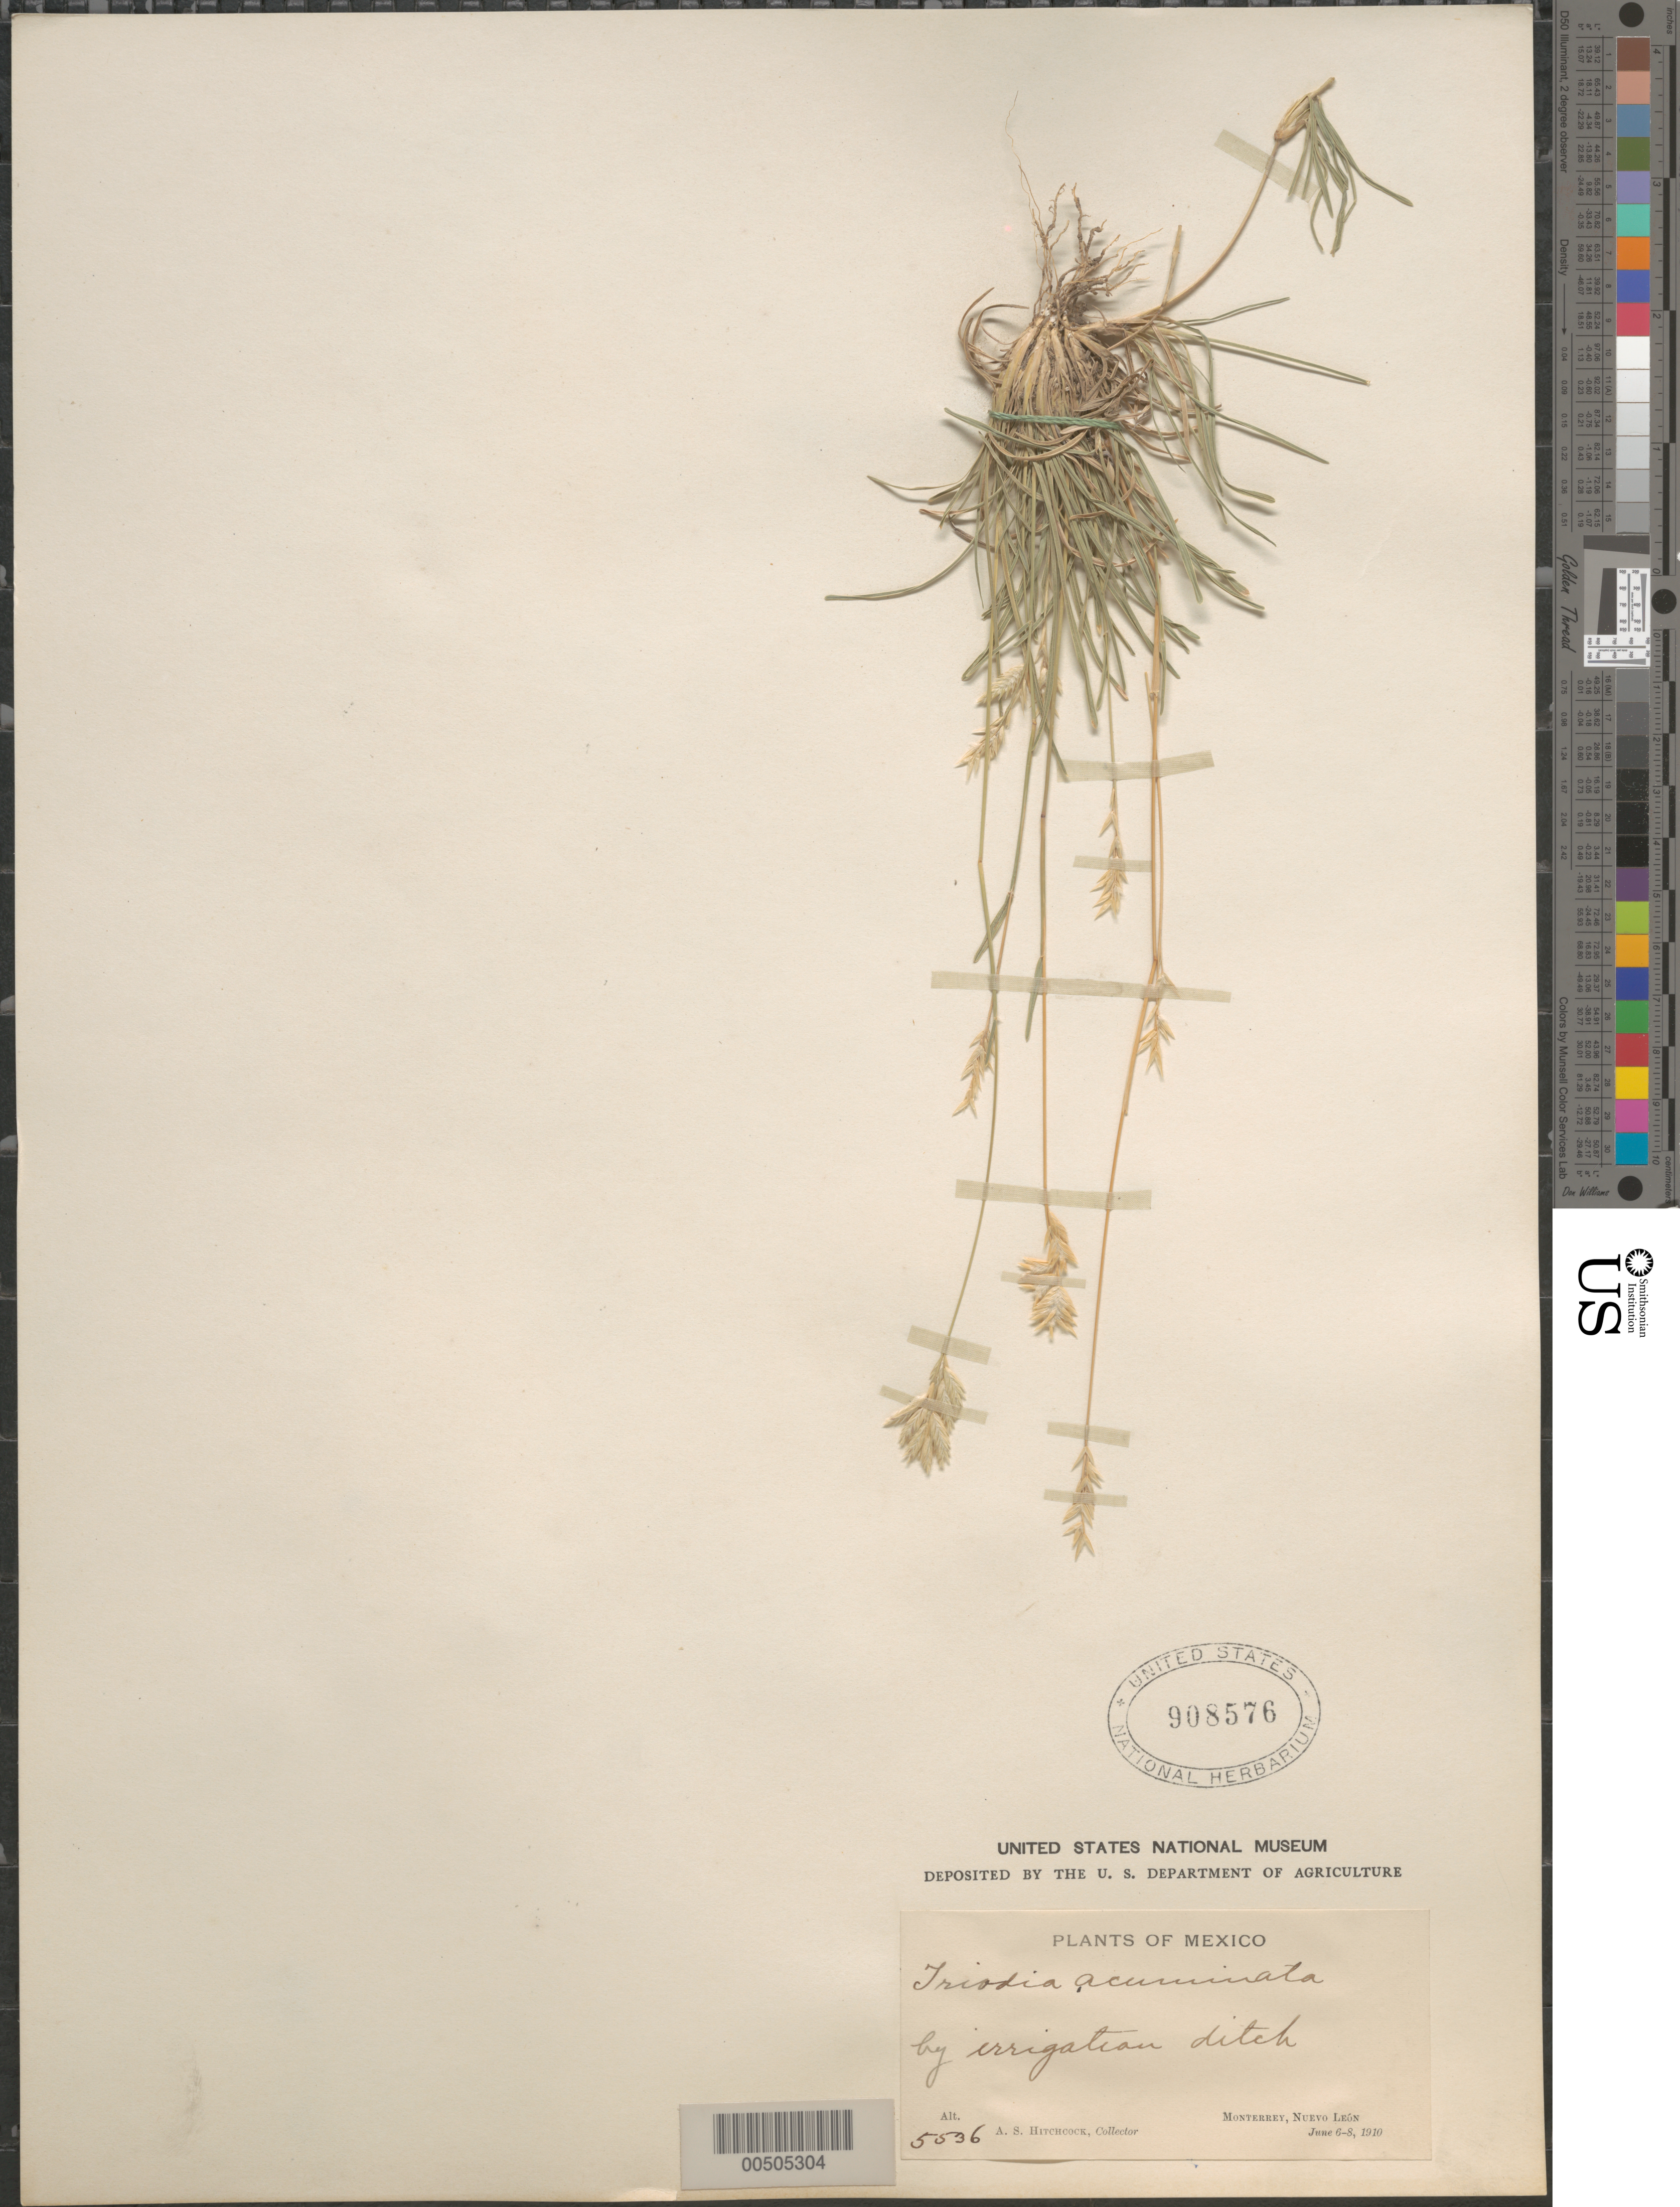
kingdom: Plantae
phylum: Tracheophyta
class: Liliopsida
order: Poales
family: Poaceae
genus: Erioneuron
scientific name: Erioneuron pilosum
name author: (Buckley) Nash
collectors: A. S. Hitchcock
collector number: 5536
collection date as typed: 6 Jun 1910 to 8 Jun 1910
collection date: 1910-06-06/1910-06-08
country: Mexico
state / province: Nuevo León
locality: Monterrey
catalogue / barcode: US 908576